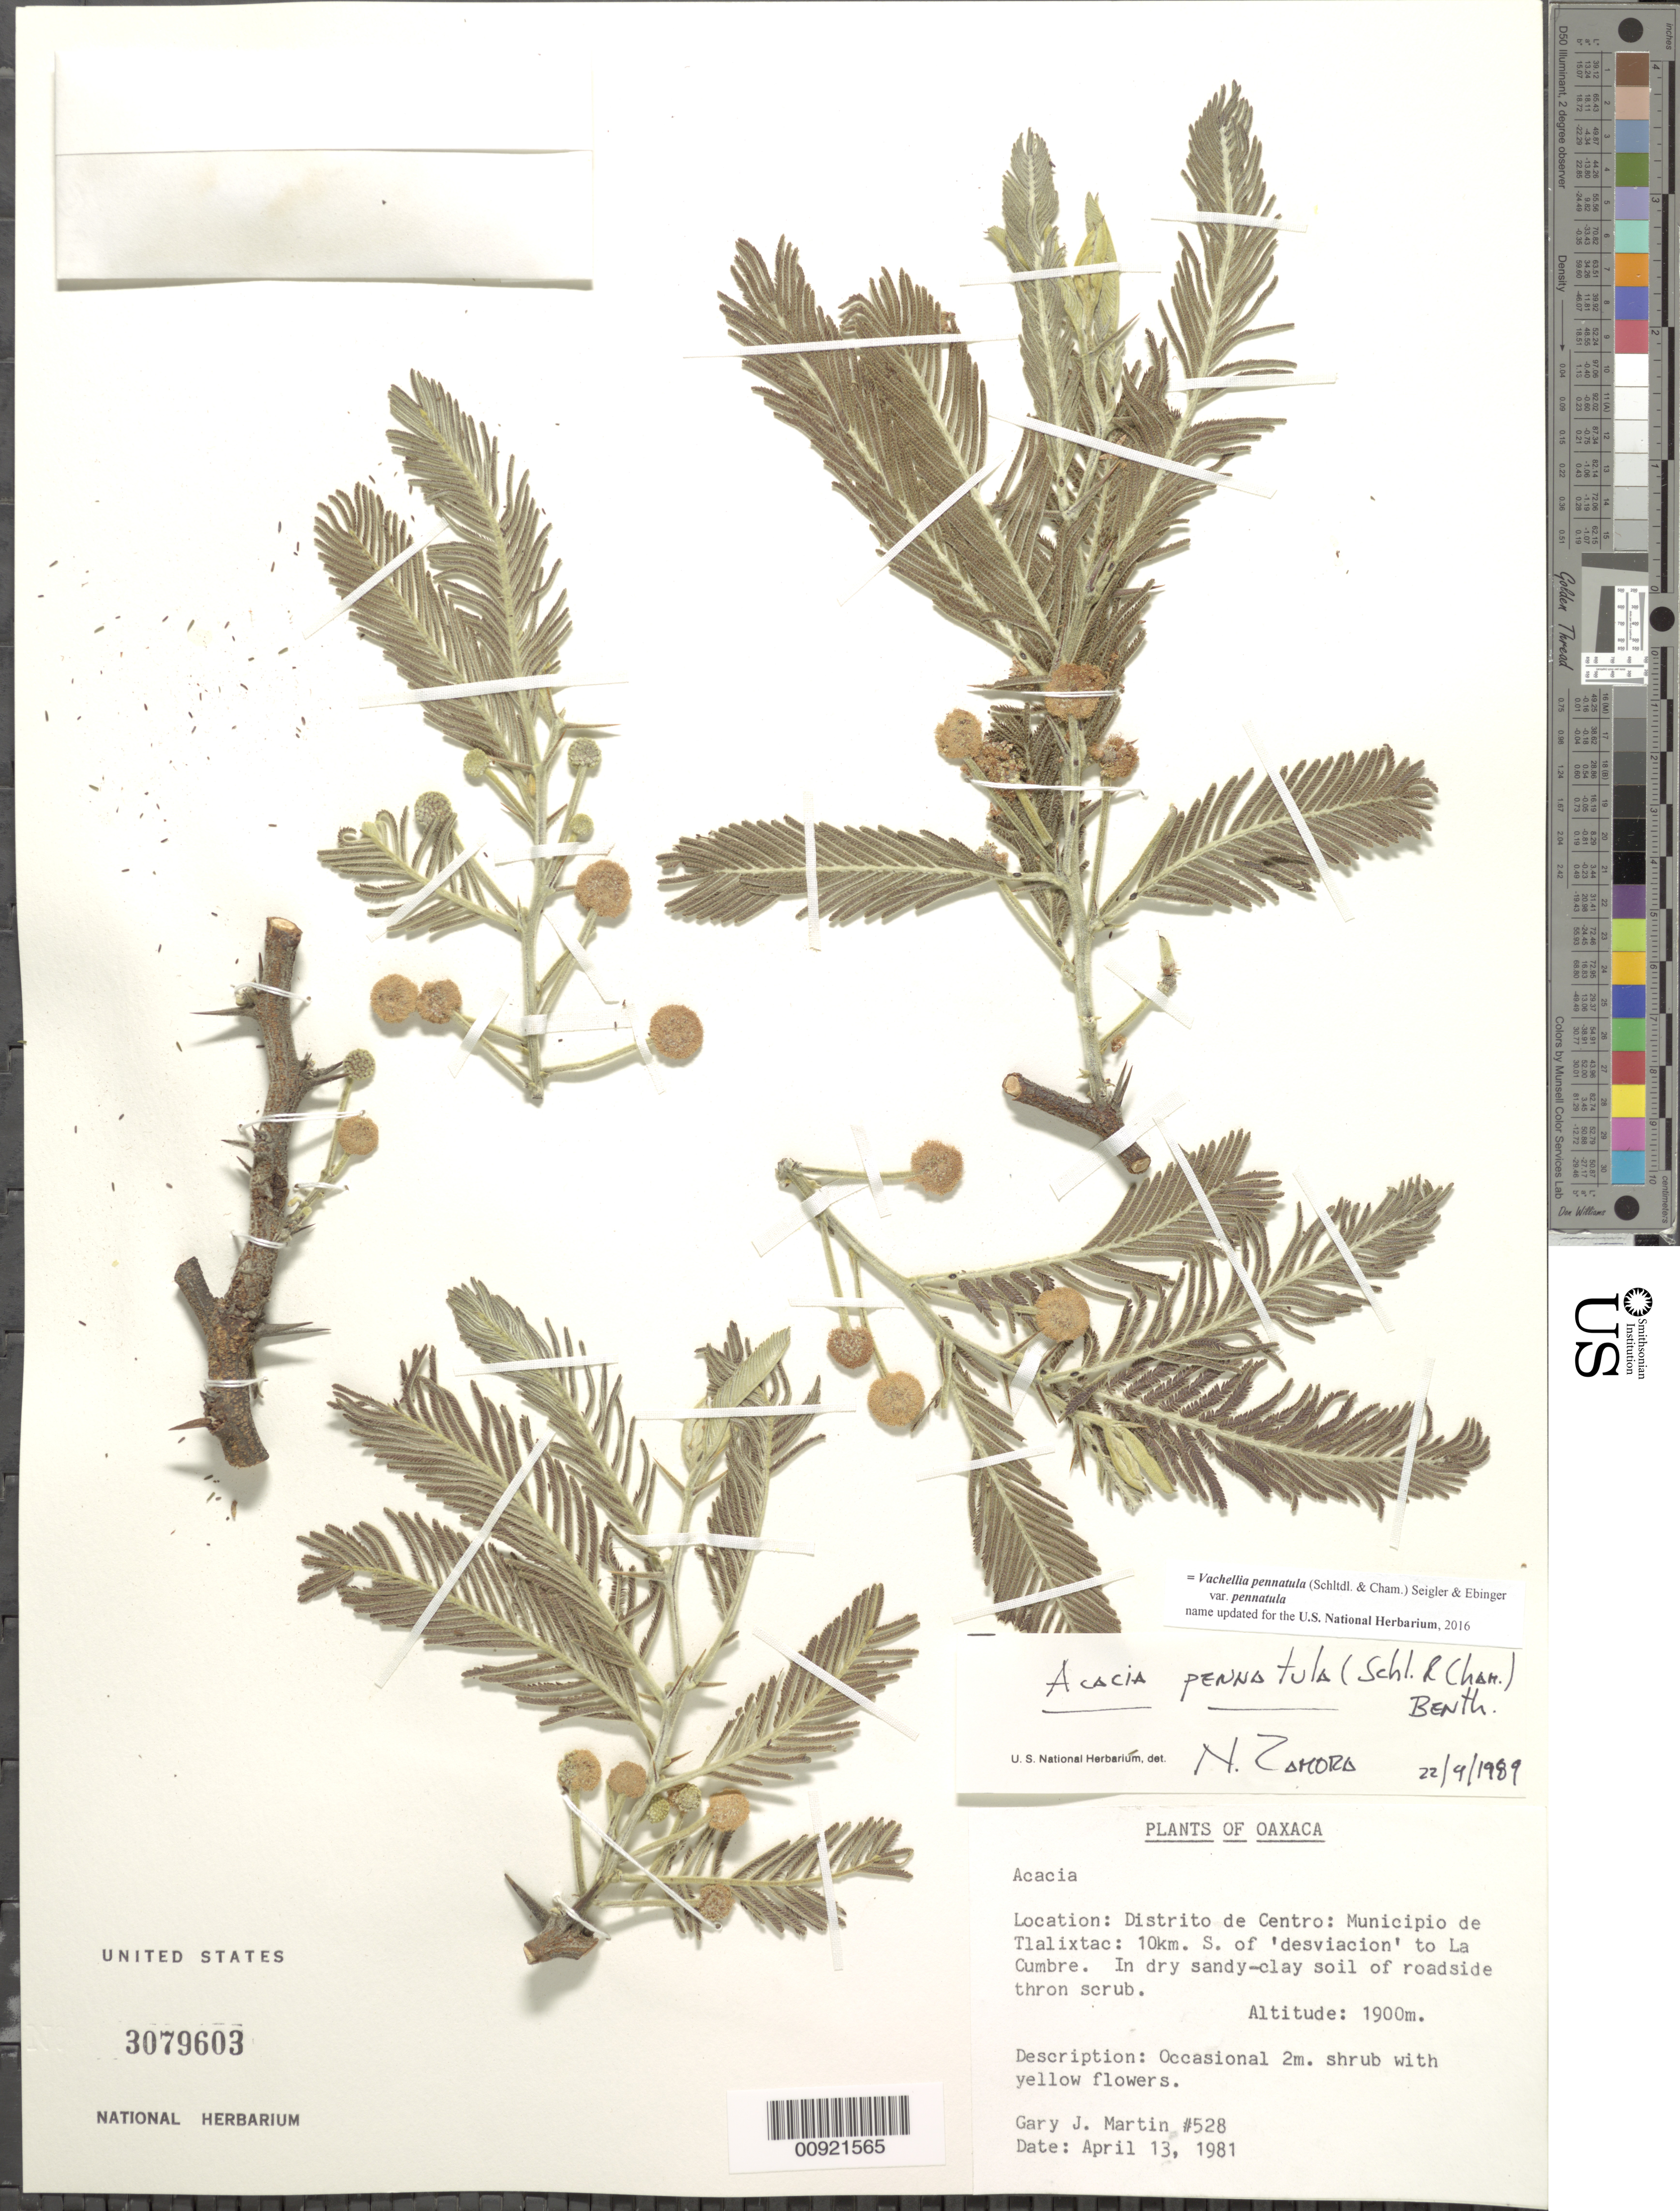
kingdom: Plantae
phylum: Tracheophyta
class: Magnoliopsida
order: Fabales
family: Fabaceae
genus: Vachellia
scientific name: Vachellia pennatula var. pennatula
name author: (Schltdl. & Cham.) Seigler & Ebinger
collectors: G. J. Martin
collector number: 528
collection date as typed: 13 Apr 1981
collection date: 1981-04-13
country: Mexico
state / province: Oaxaca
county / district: Centro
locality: Distrito de Centro: Municipio de Tlalixtac: 10 km. S. of 'desviacion' to La Cumbre.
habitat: In dry sandy-clay soil of roadside thron scrub.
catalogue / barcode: US 3079603